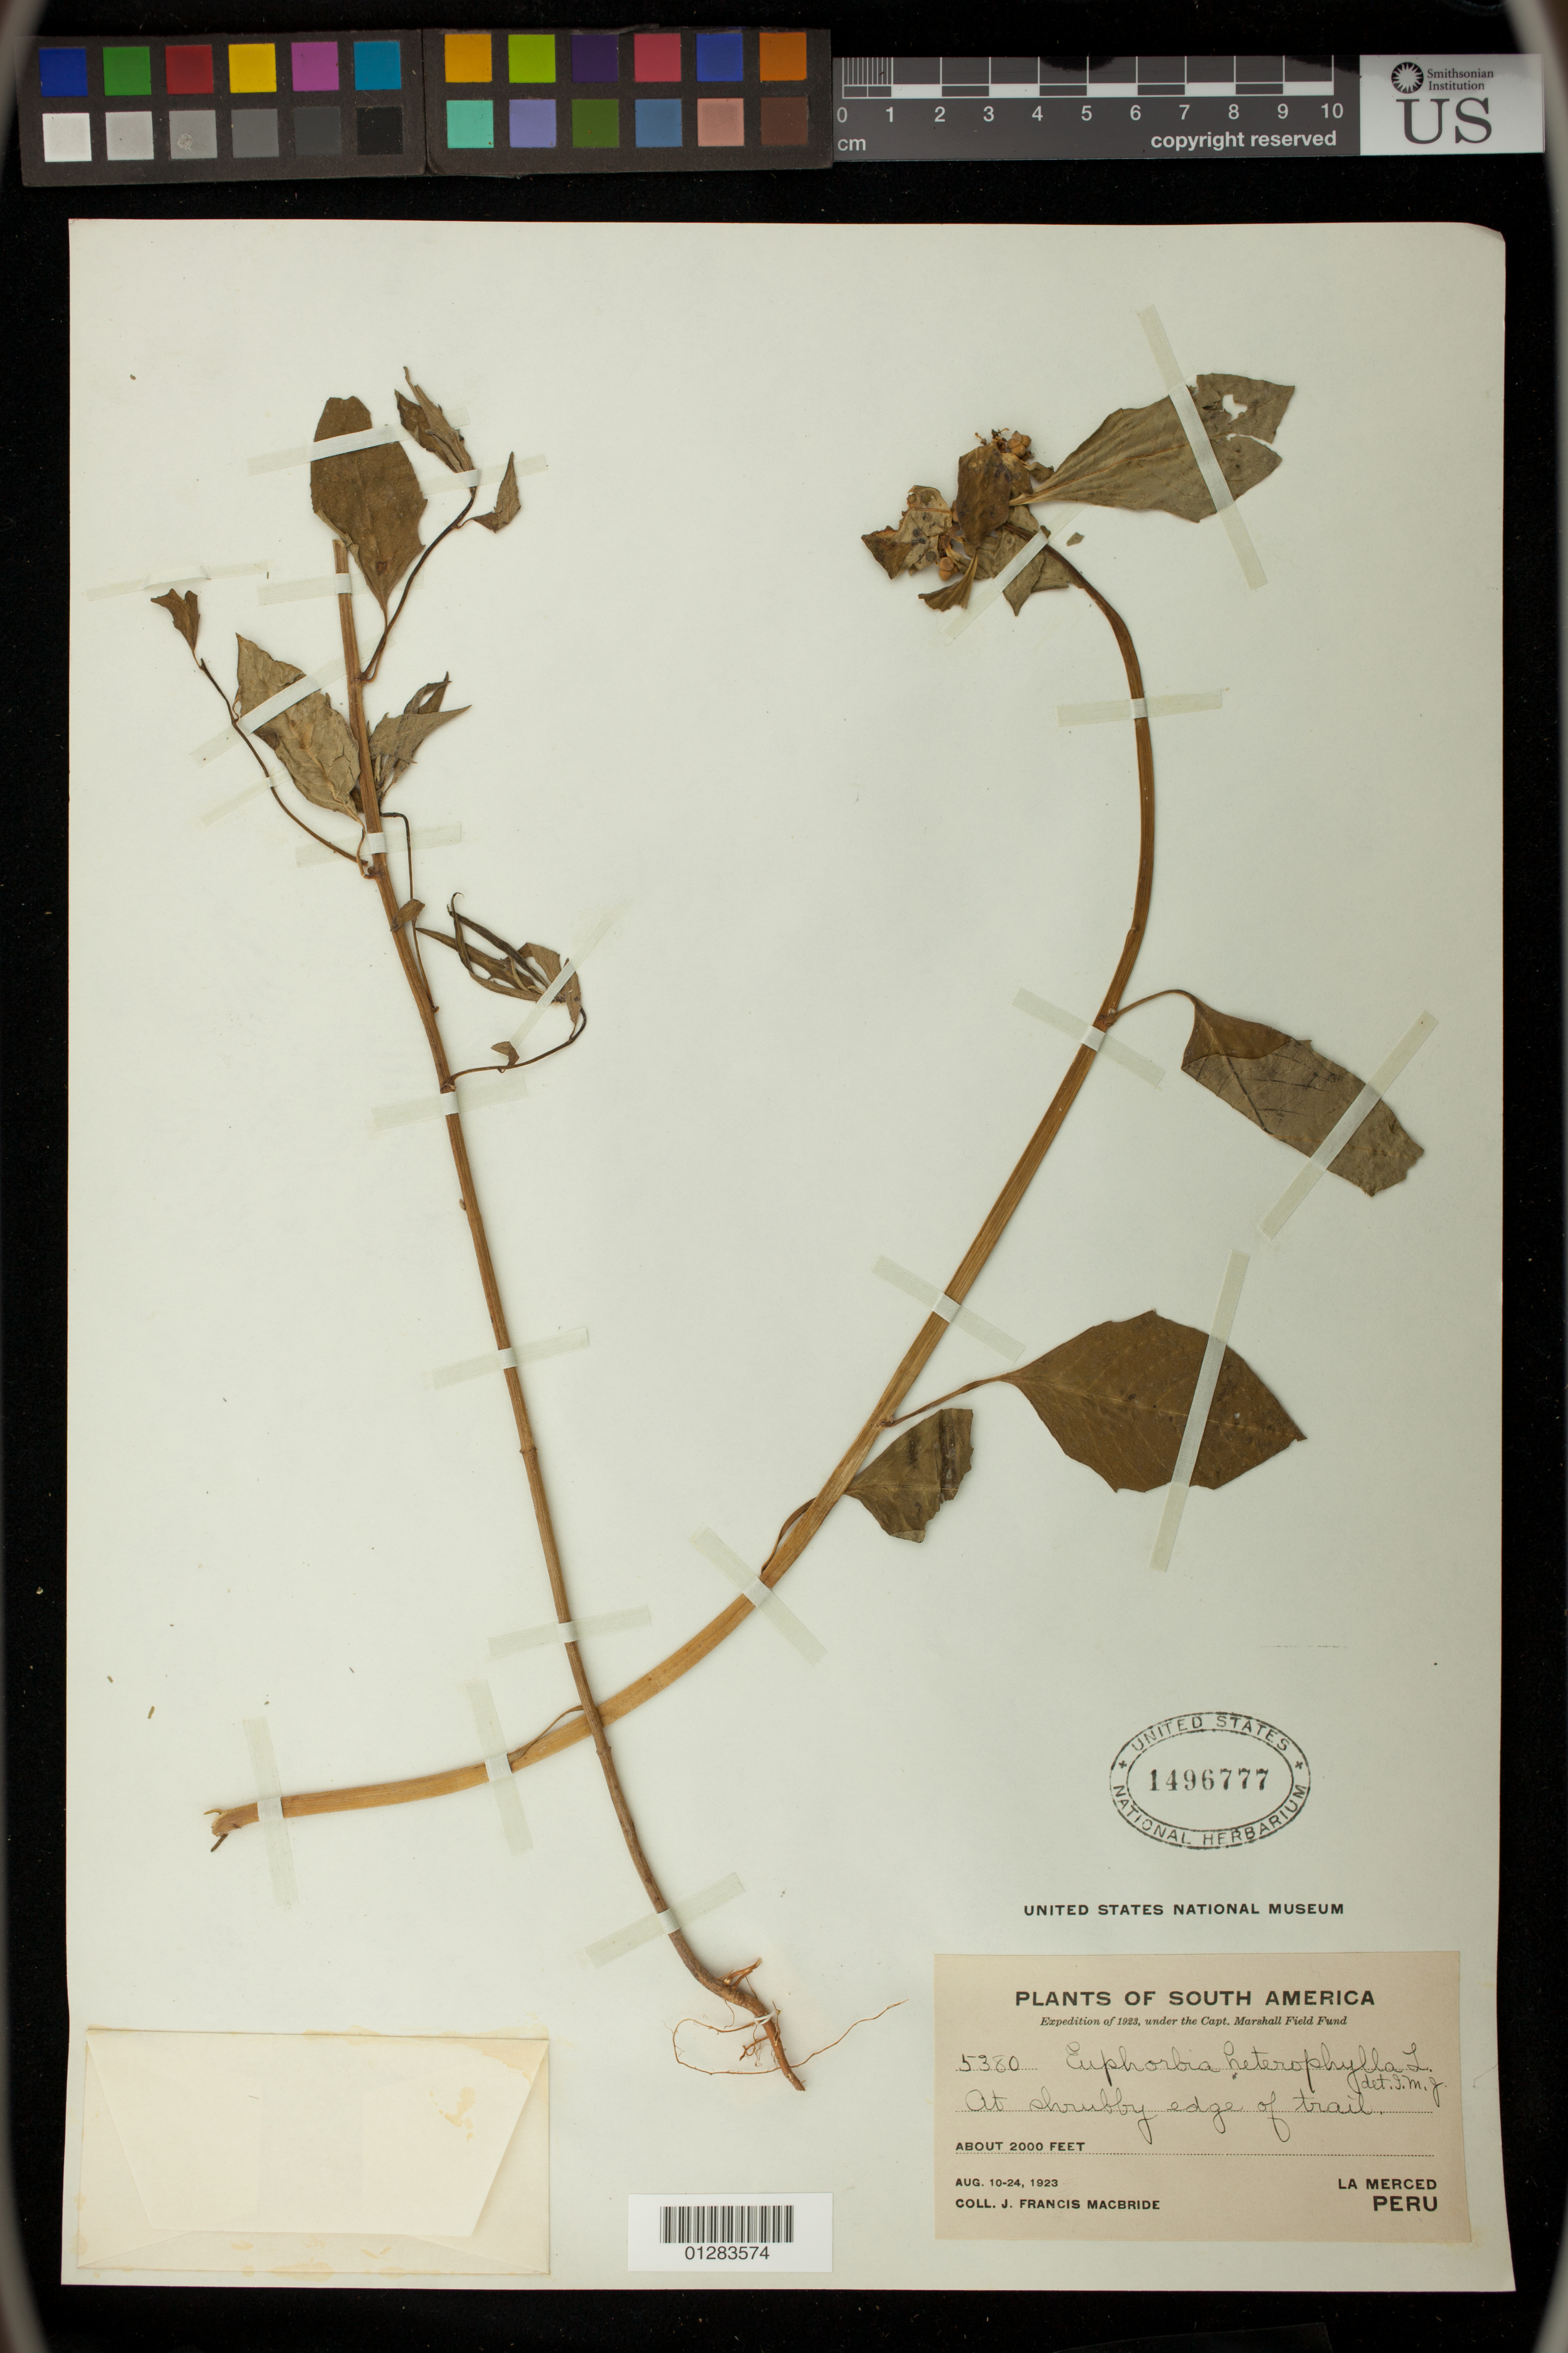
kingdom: Plantae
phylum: Tracheophyta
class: Magnoliopsida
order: Malpighiales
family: Euphorbiaceae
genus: Euphorbia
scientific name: Euphorbia heterophylla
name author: L.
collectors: J. F. Macbride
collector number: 5380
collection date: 1923-08-10/1923-08-24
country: Peru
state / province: Junín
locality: La Merced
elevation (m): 610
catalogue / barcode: US 1496777